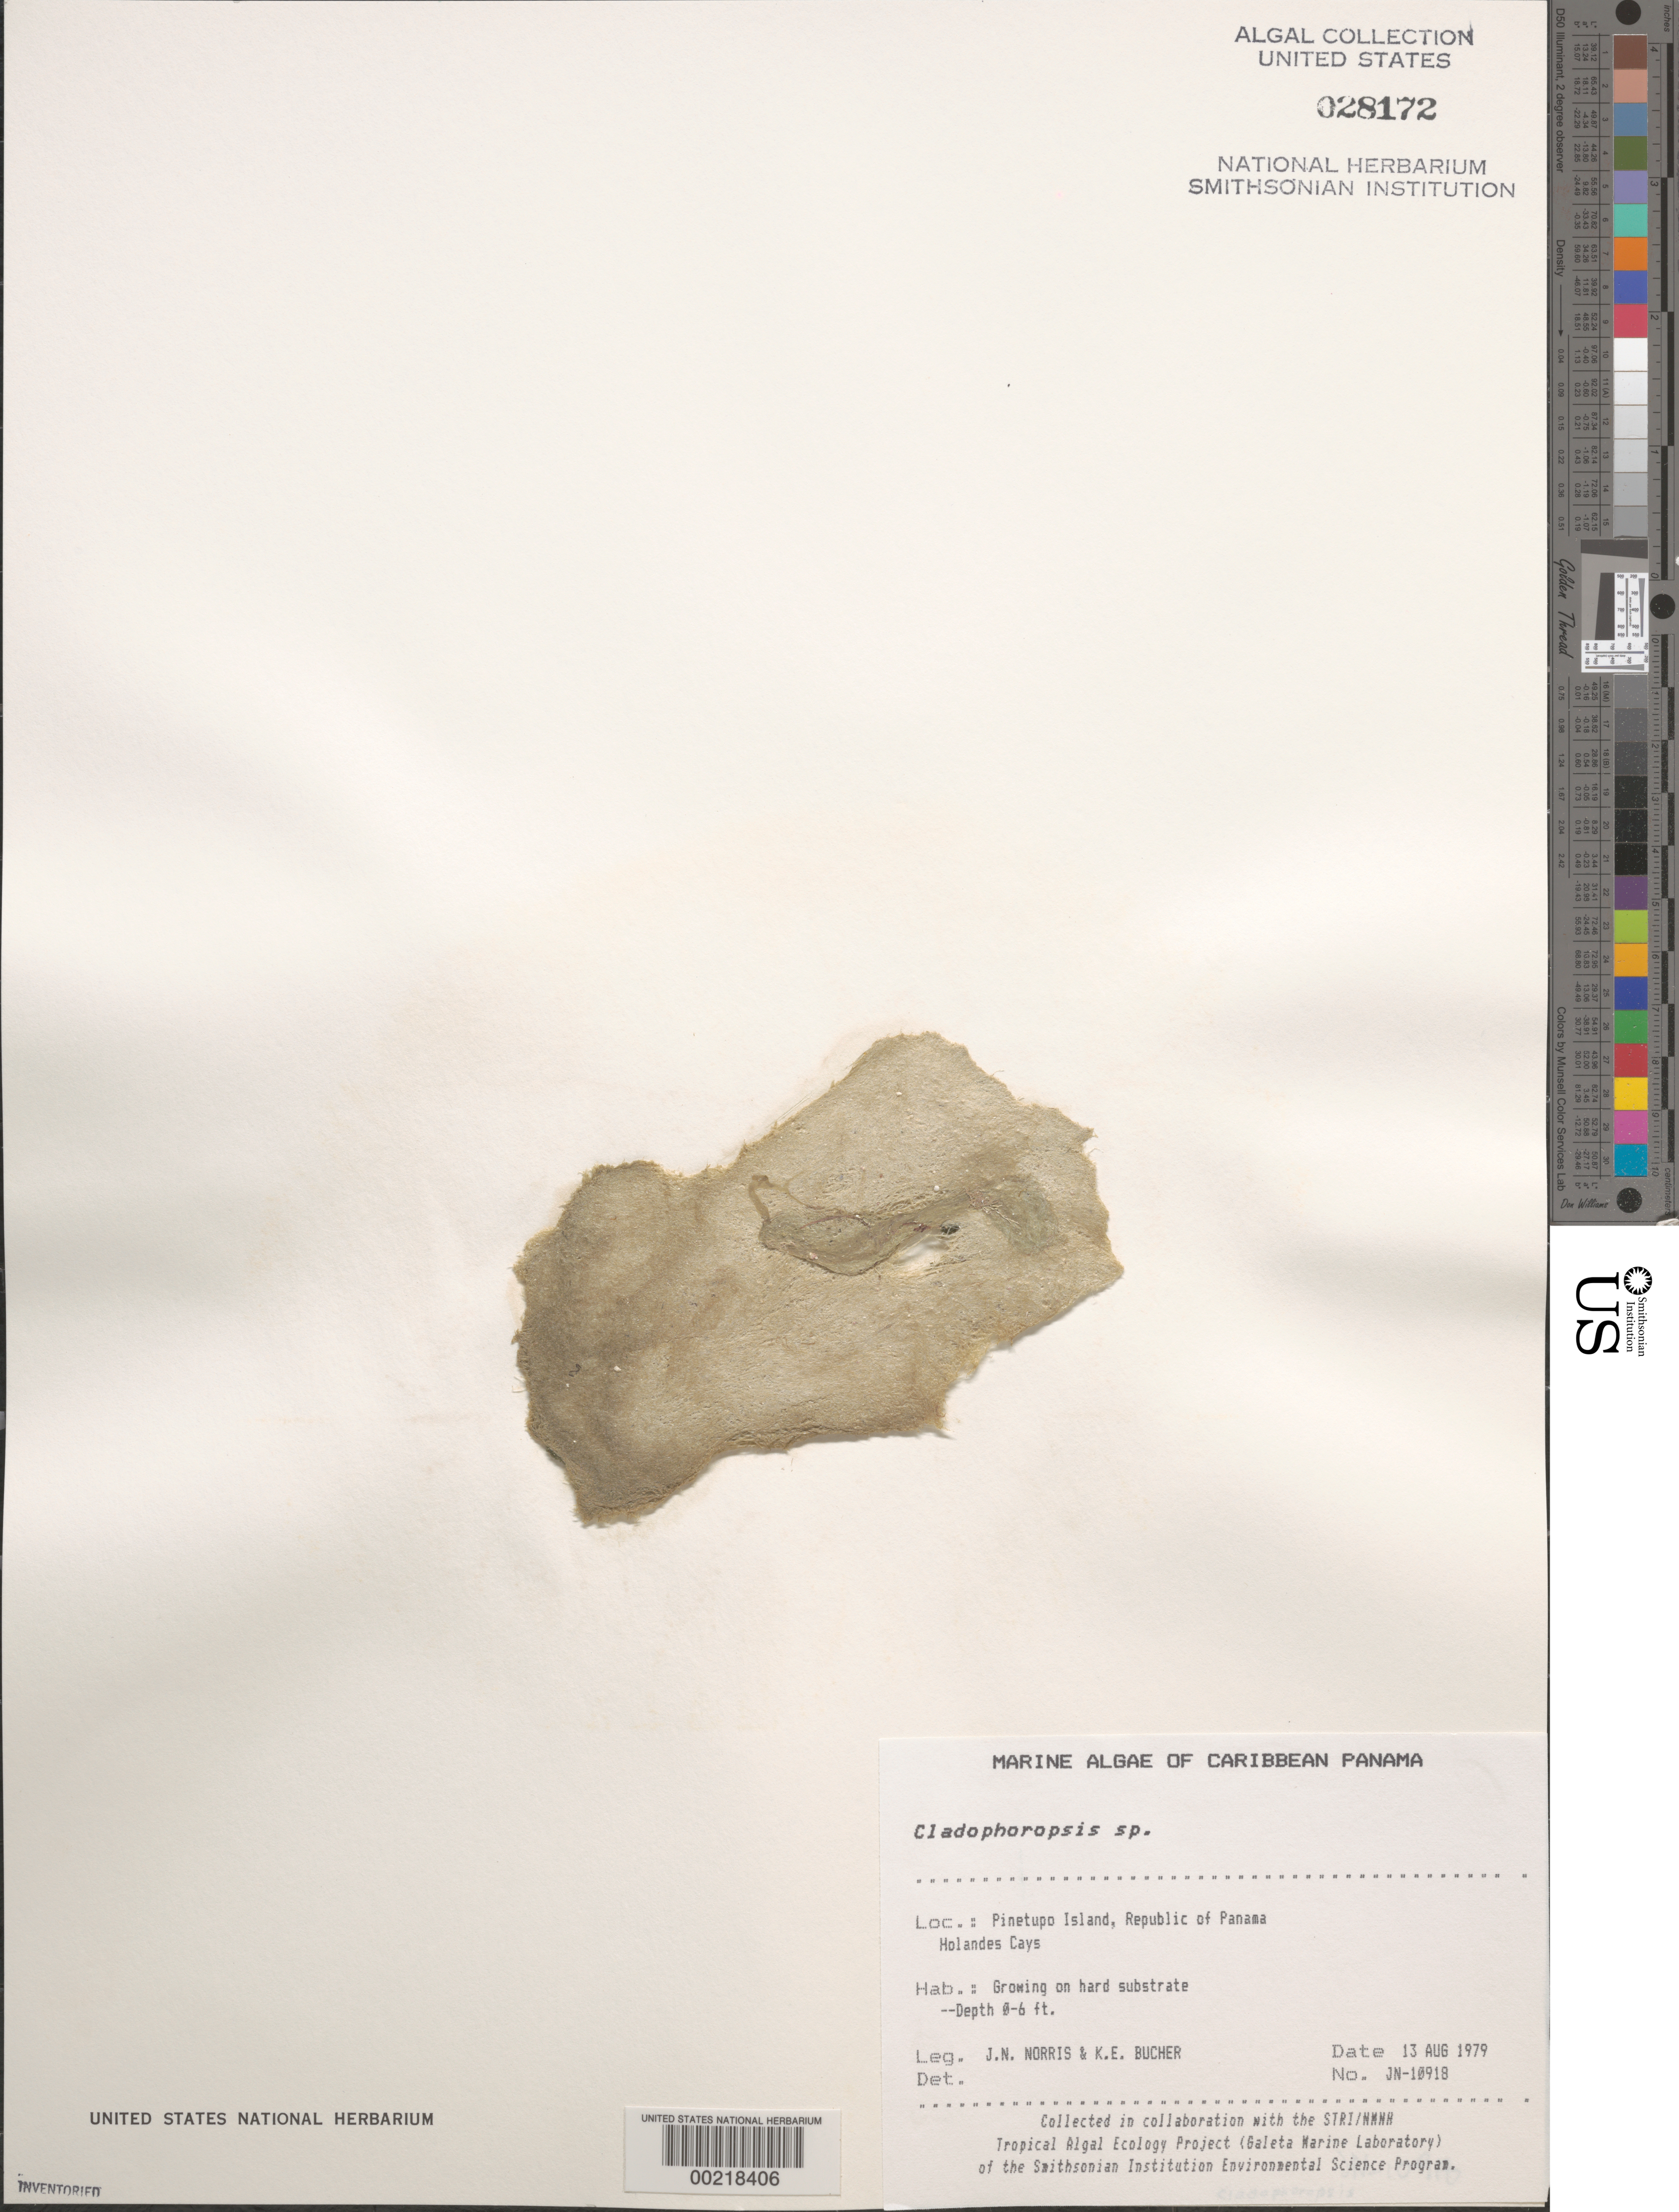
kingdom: Plantae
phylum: Chlorophyta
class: Ulvophyceae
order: Siphonocladales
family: Boodleaceae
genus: Cladophoropsis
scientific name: Cladophoropsis sp.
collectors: J. N. Norris & K. E. Bucher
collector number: JN-10918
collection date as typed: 13 Aug 1979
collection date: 1979-08-13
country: Panama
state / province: Kuna Yala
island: Pinetupo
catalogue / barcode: US 28172